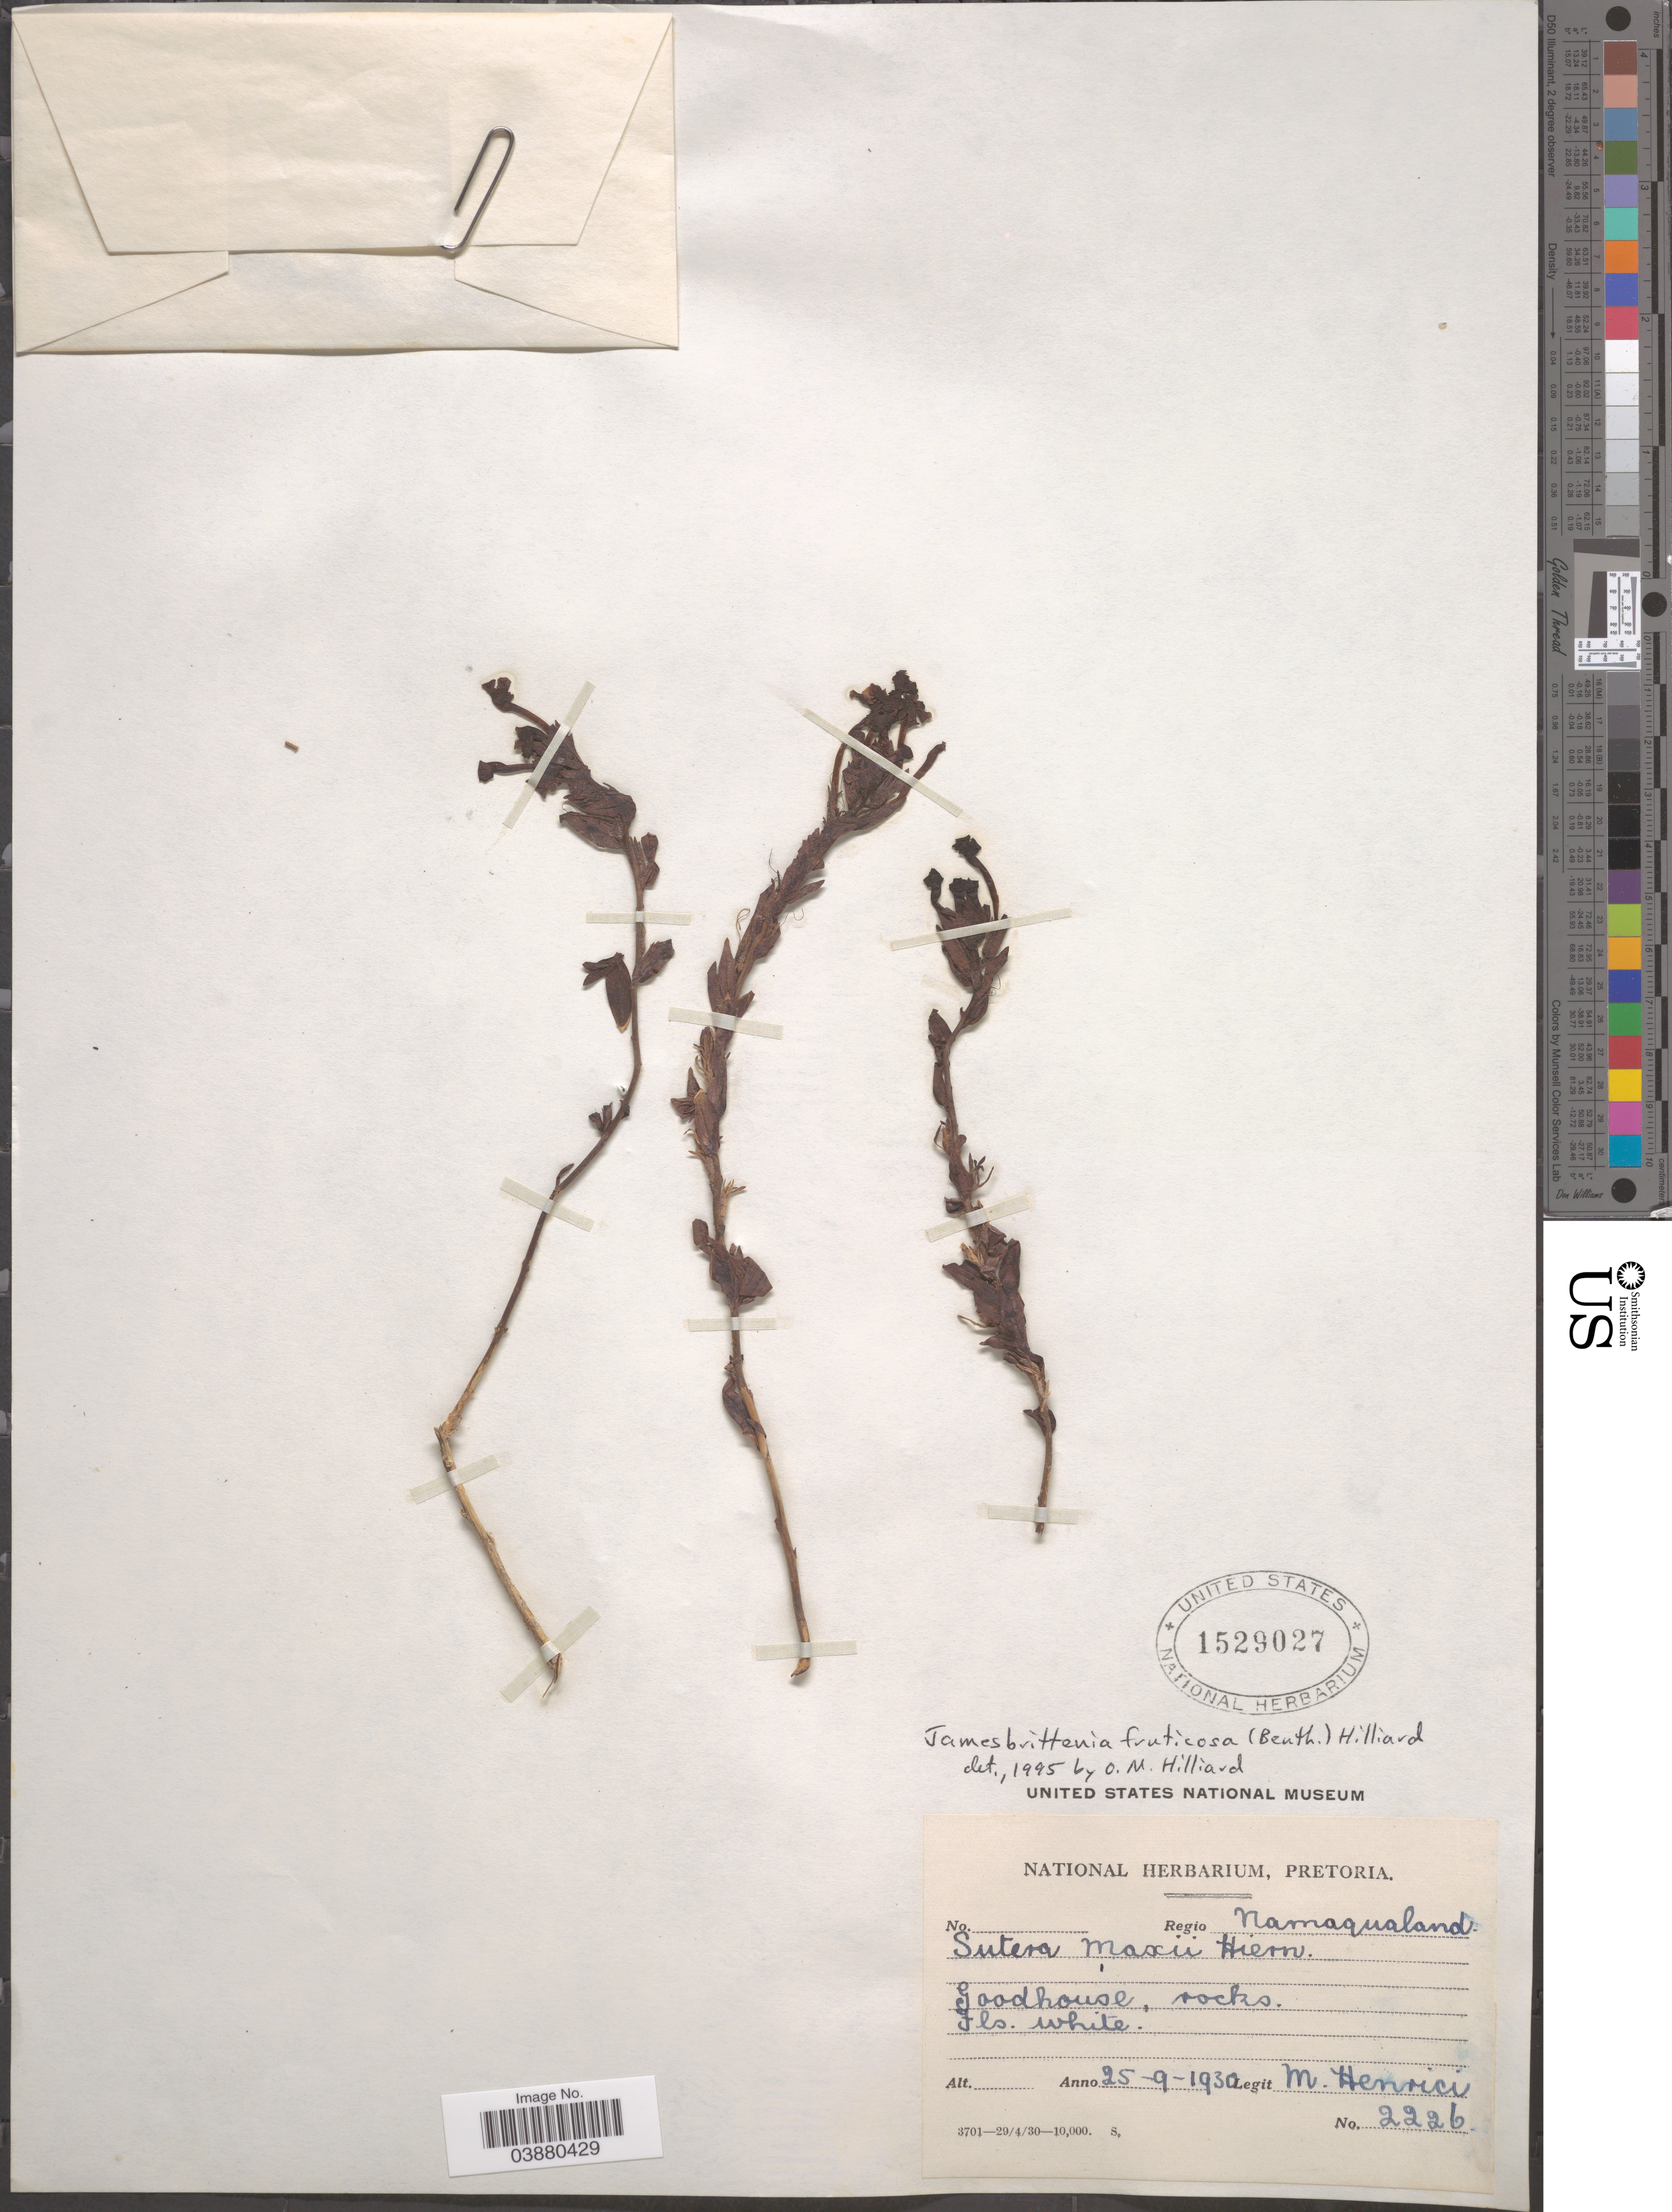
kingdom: Plantae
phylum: Tracheophyta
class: Magnoliopsida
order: Lamiales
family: Scrophulariaceae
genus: Jamesbrittenia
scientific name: Jamesbrittenia fruticosa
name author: (Benth.) Hilliard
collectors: M. Henrici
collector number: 2226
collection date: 1930-09-25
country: South Africa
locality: Regio Namaqualand. Goodhouse.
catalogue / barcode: US 1529027